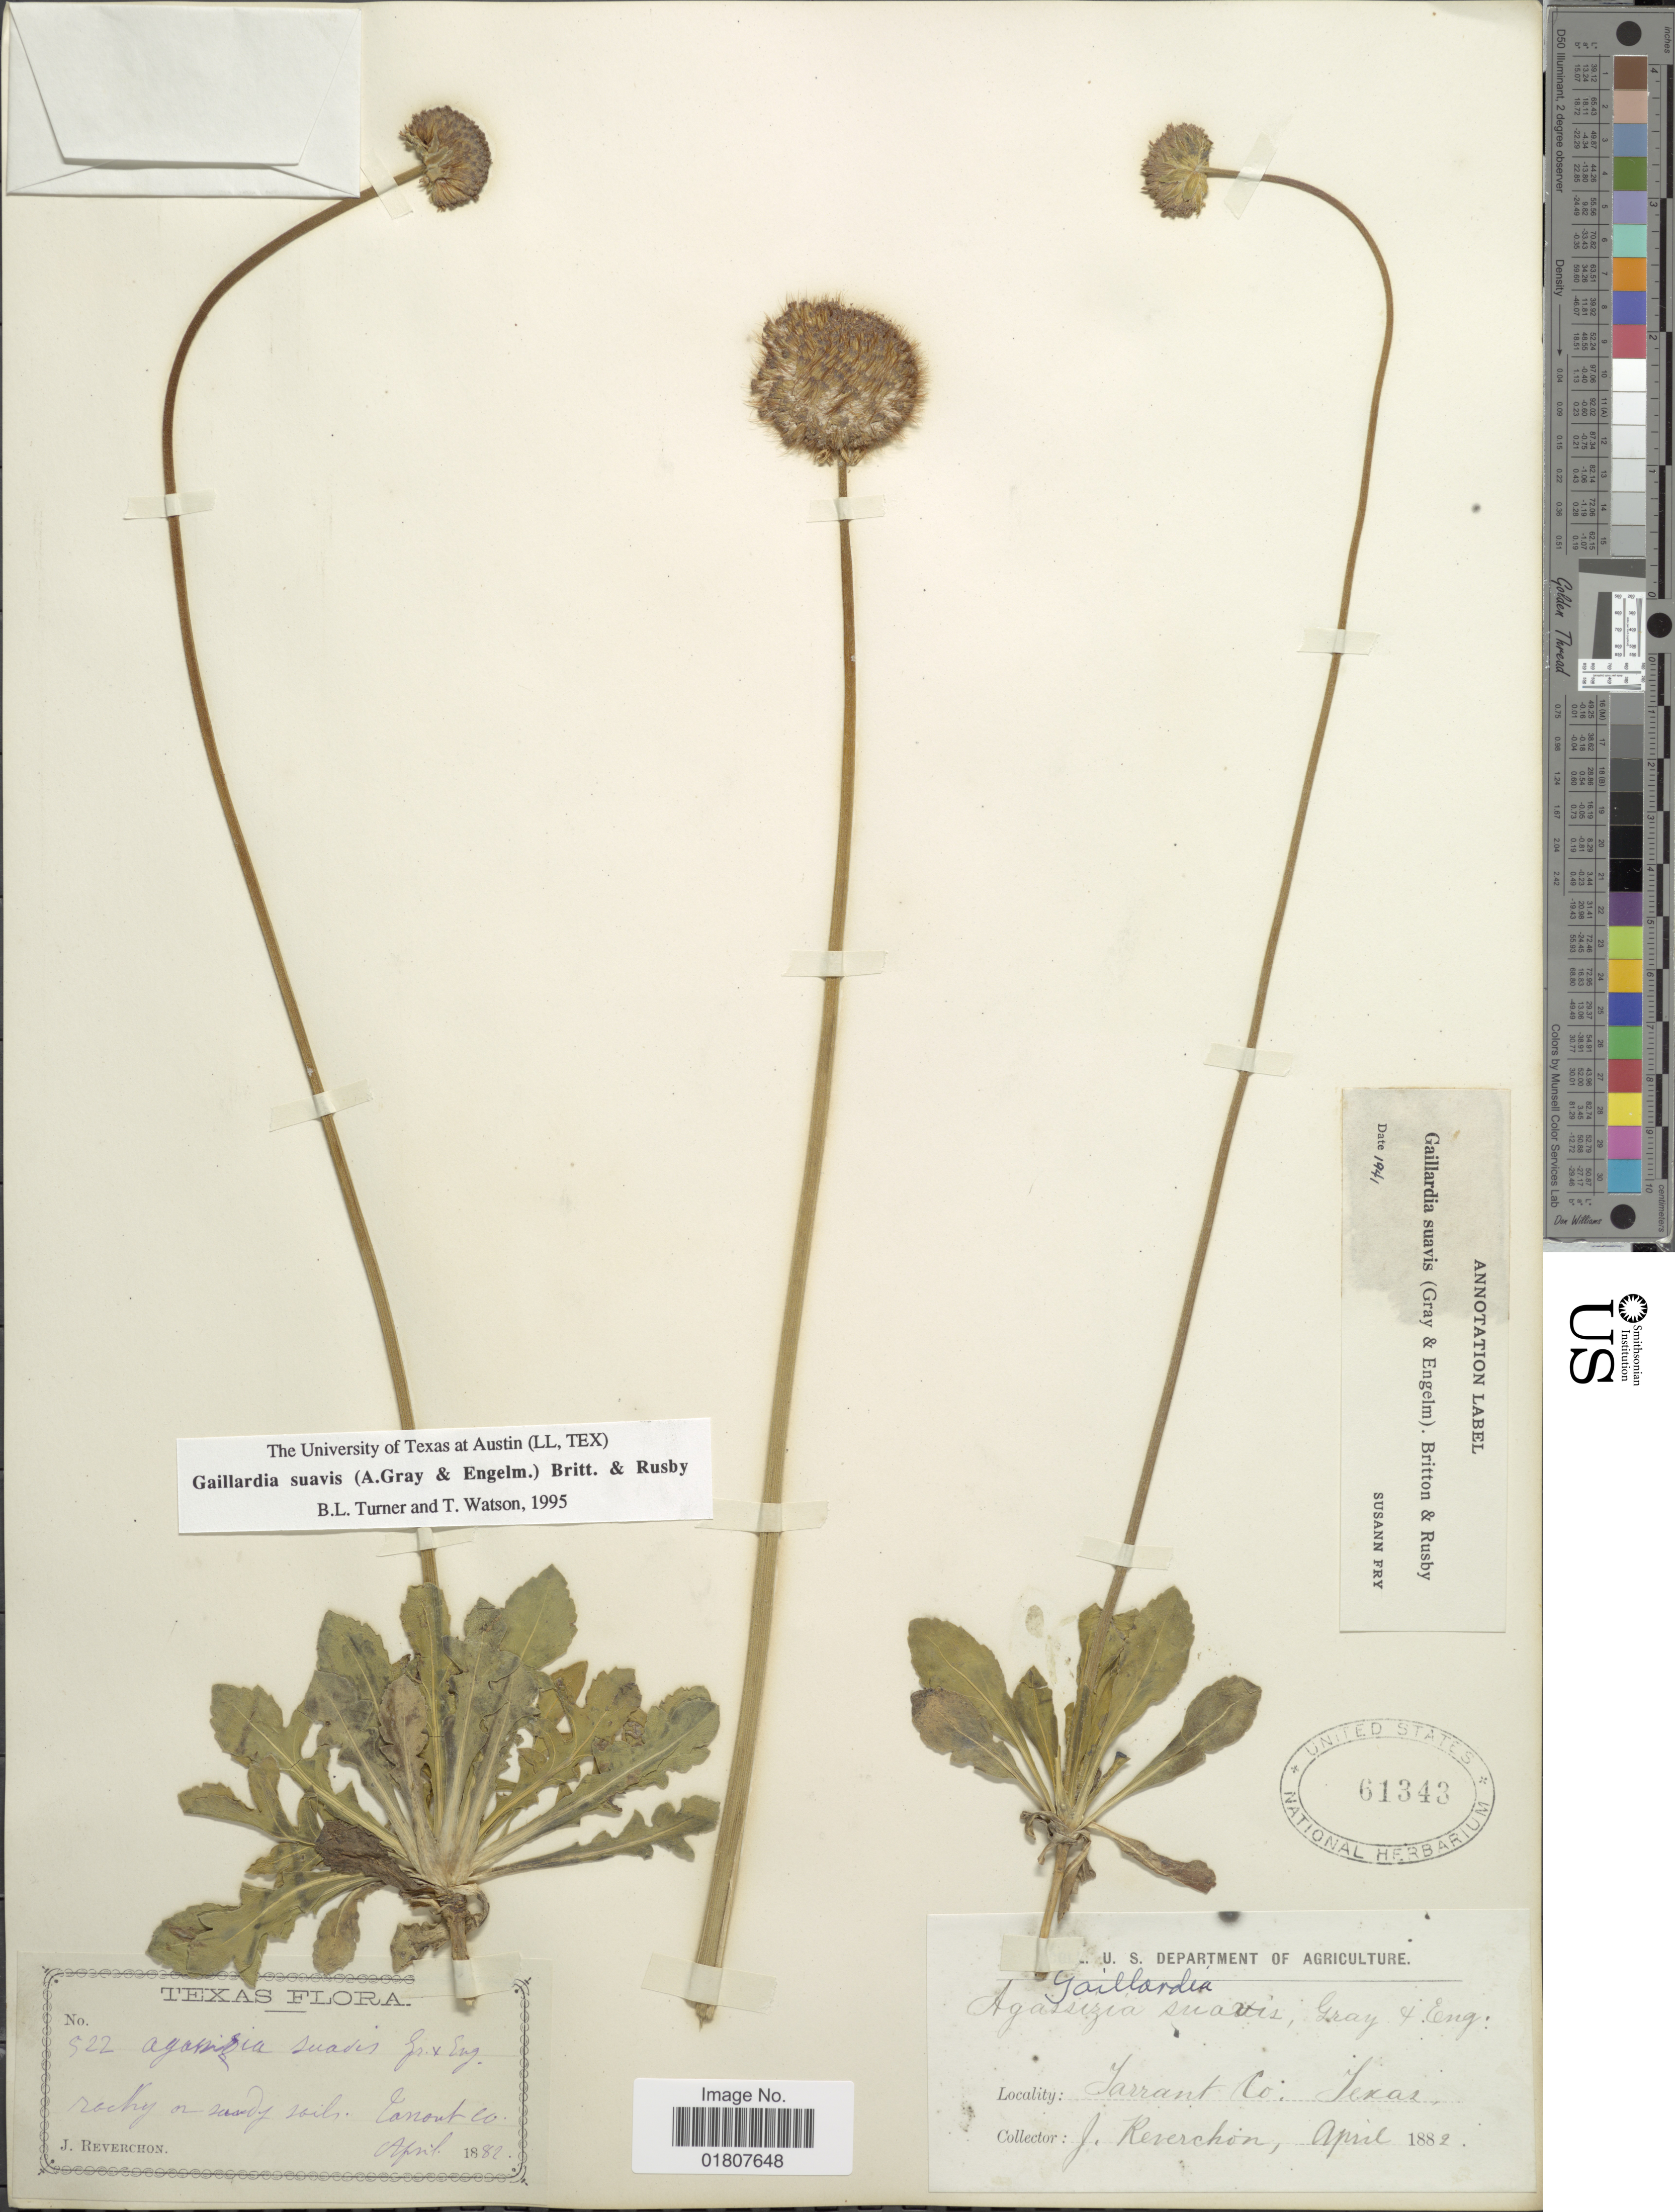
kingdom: Plantae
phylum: Tracheophyta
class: Magnoliopsida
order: Asterales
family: Asteraceae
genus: Gaillardia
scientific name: Gaillardia suavis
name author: (A. Gray & Engelm.) Britton & Rusby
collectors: J. Reverchon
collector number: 522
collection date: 1882-04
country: United States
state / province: Texas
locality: Rocky on sandy soils. Tarrant Co.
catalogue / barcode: US 61343